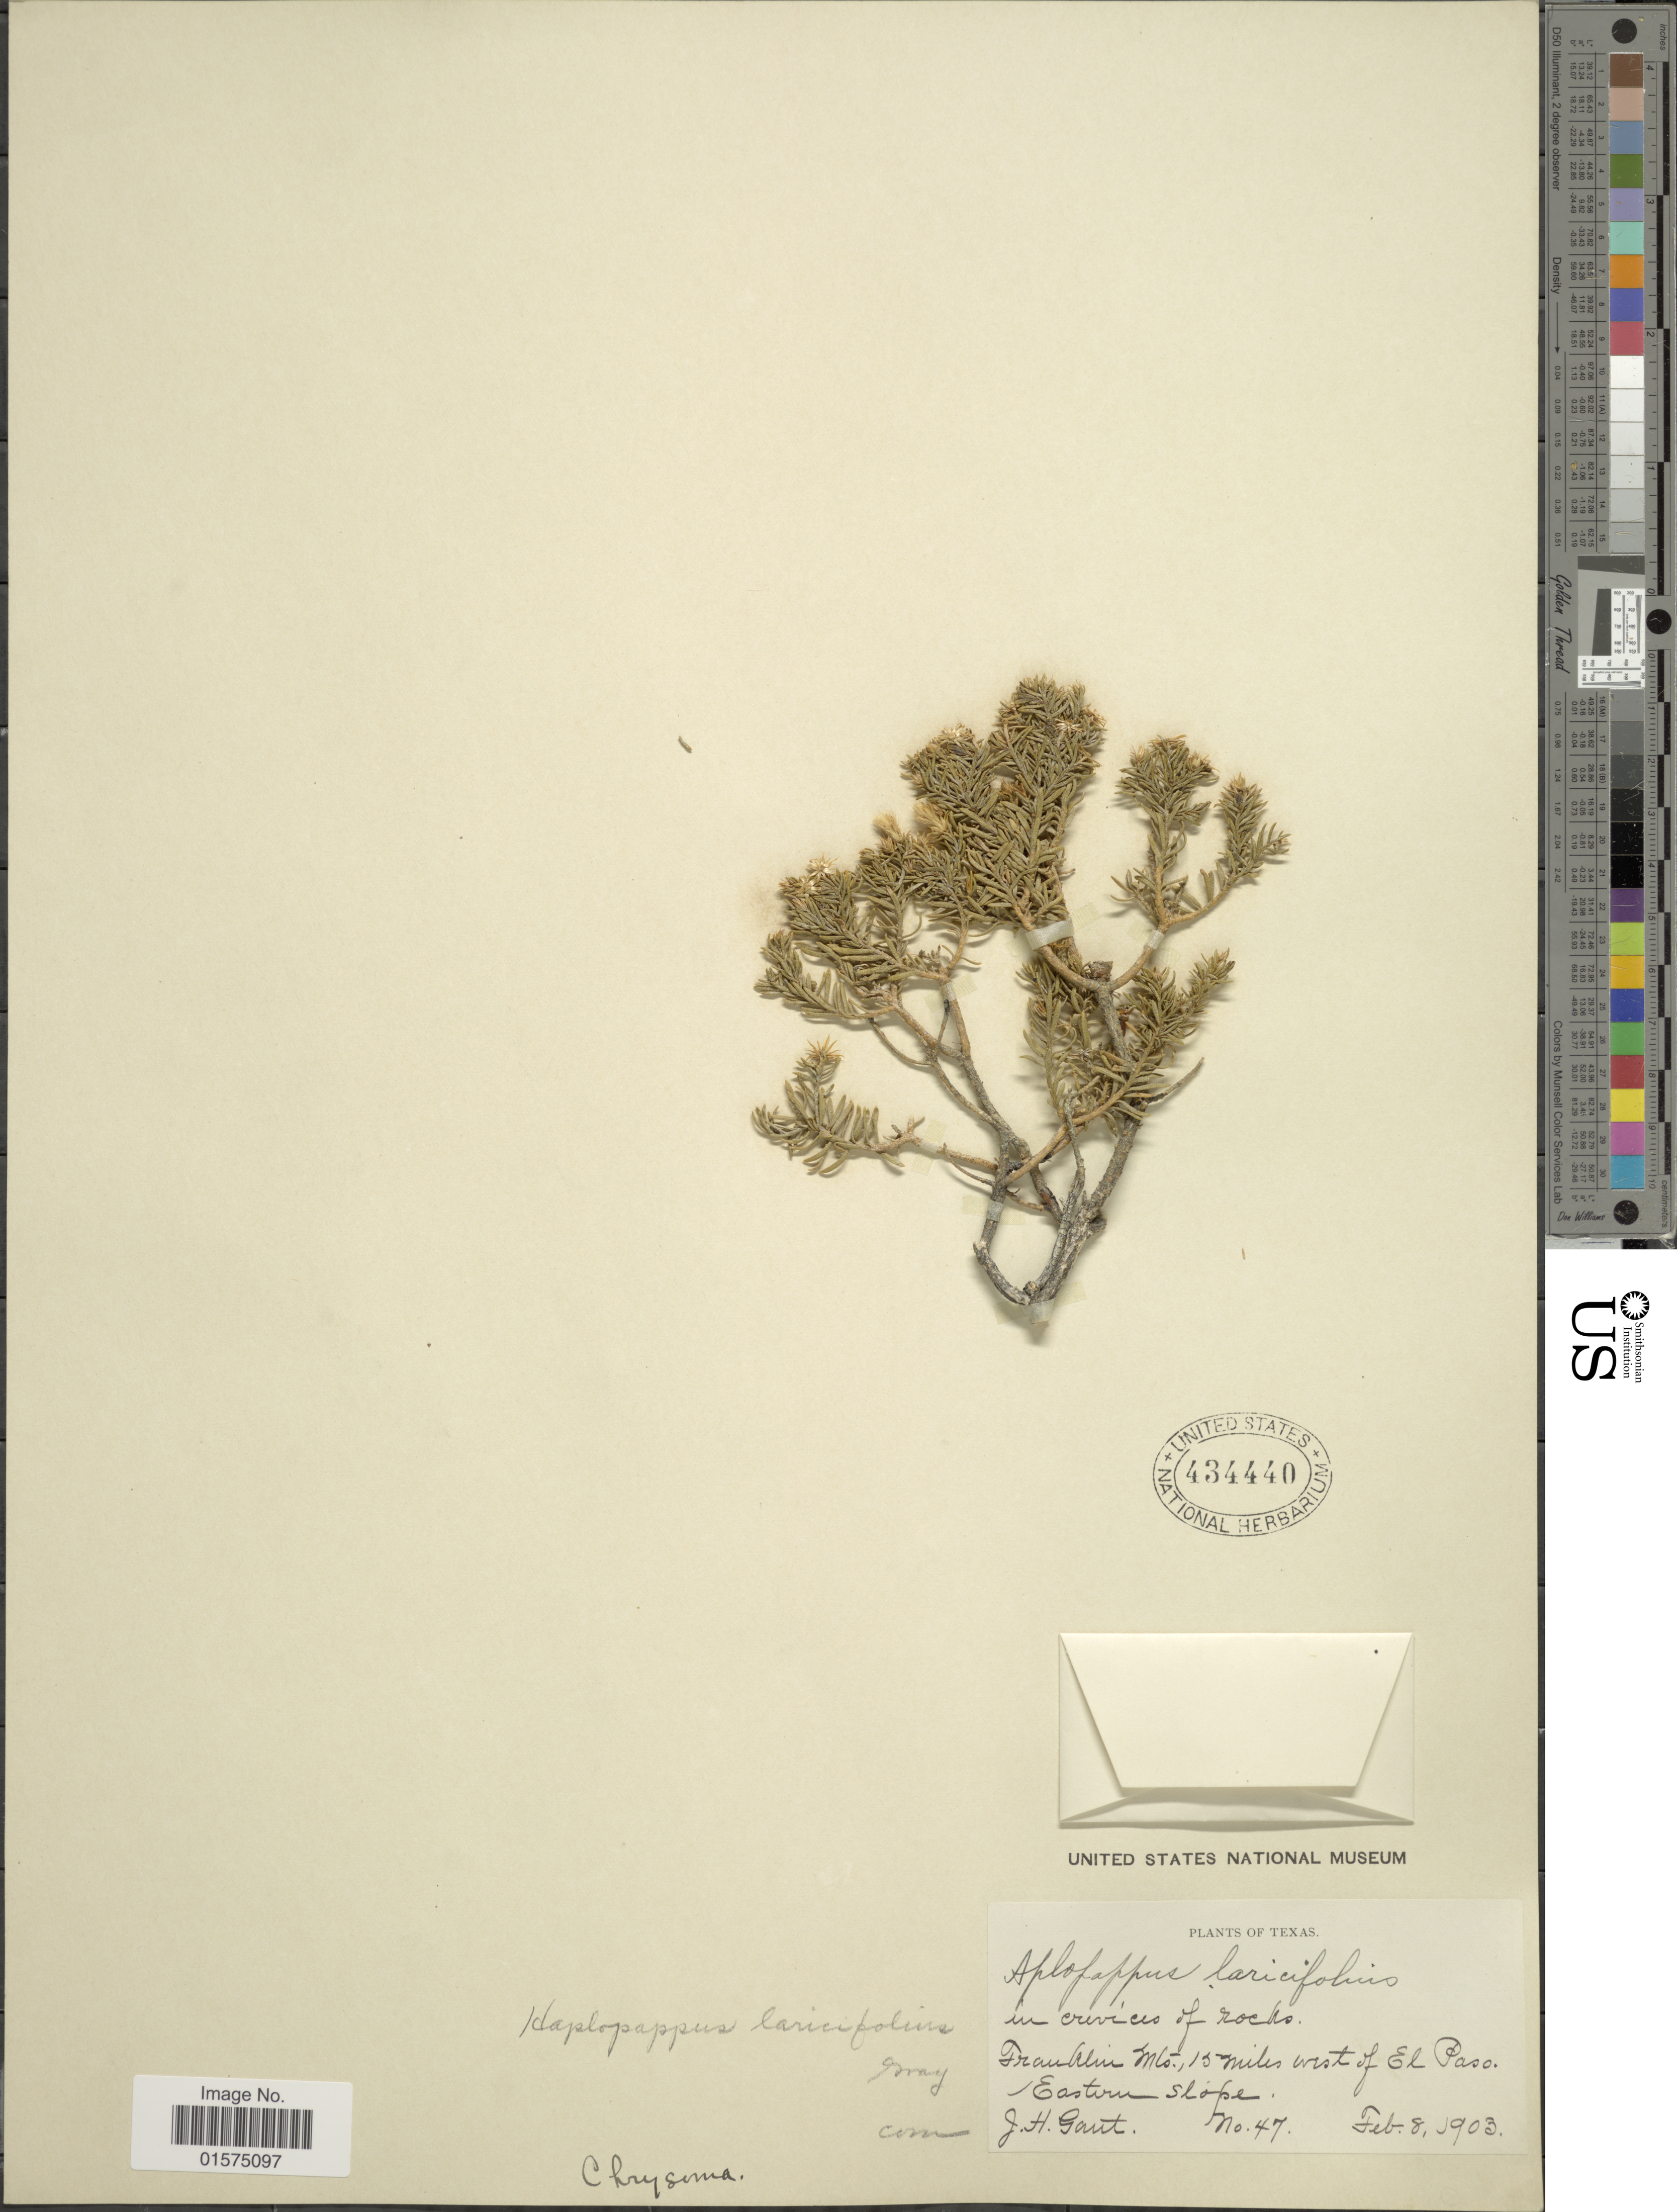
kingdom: Plantae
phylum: Tracheophyta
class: Magnoliopsida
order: Asterales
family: Asteraceae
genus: Ericameria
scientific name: Ericameria laricifolia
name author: (A. Gray) Shinners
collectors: J. Gant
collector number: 47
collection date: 1903-02-08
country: United States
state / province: Texas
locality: Franklin Mts., 15 miles west of El Paso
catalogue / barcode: US 434440